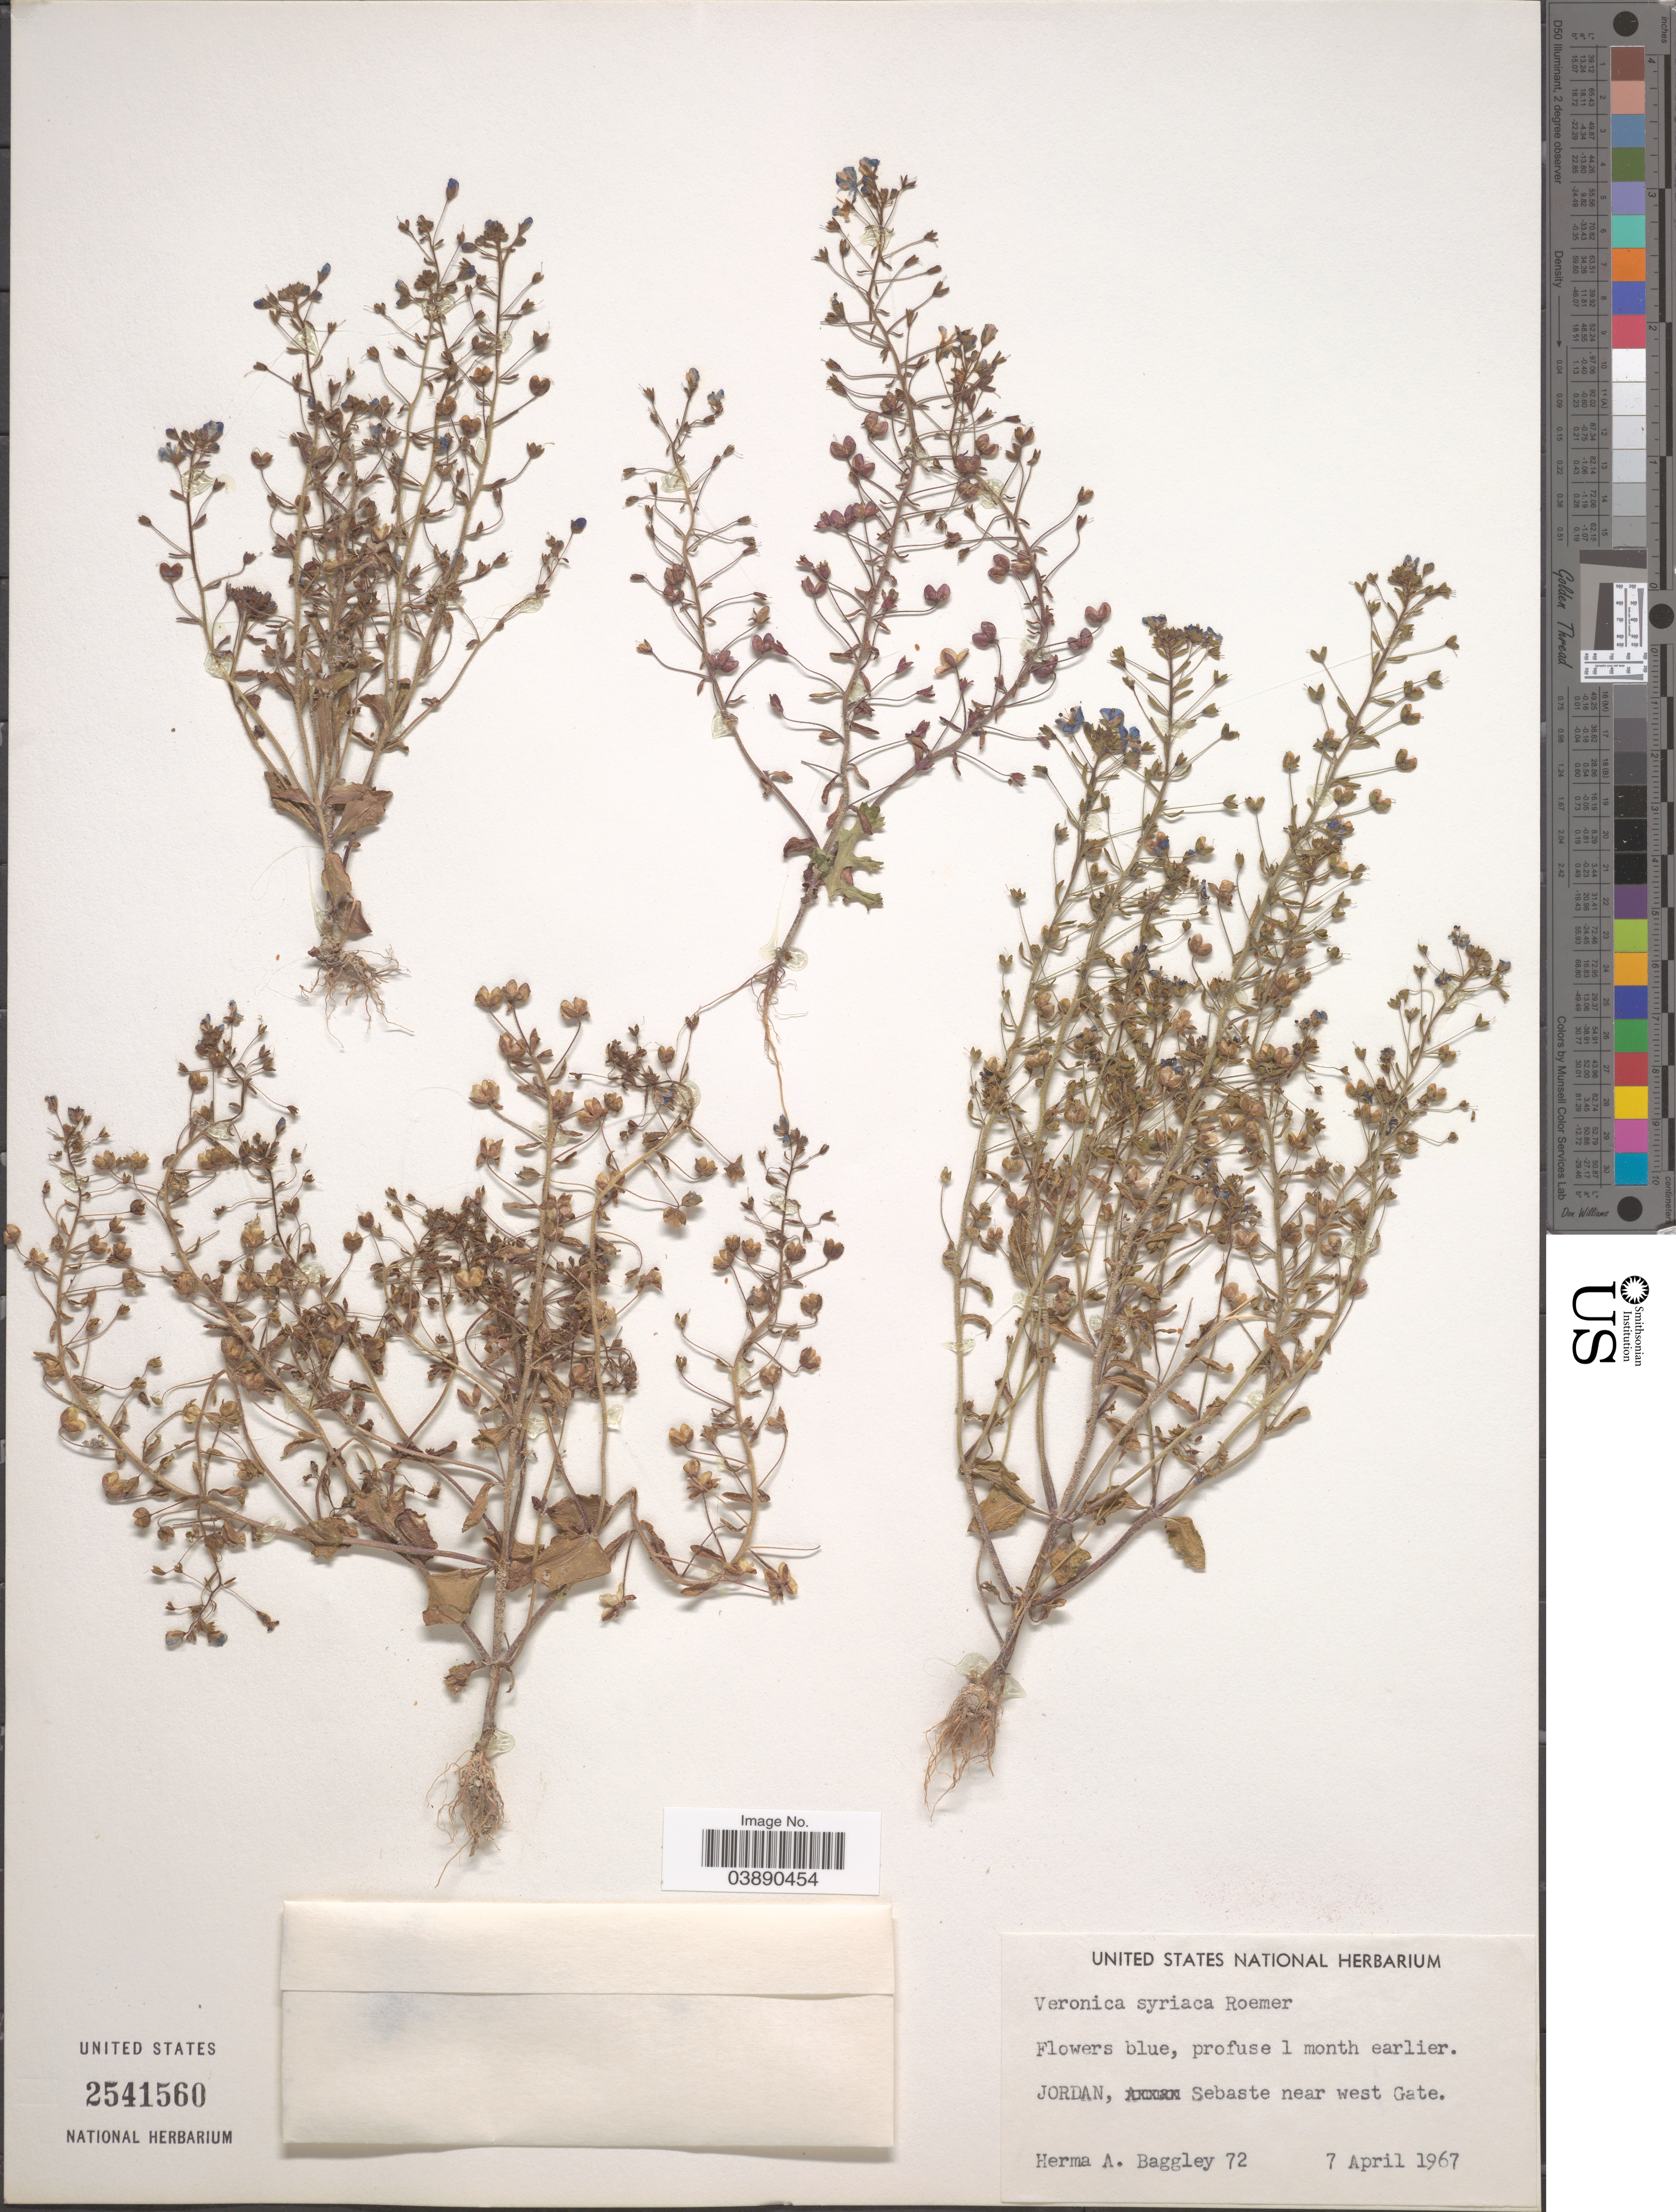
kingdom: Plantae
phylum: Tracheophyta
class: Magnoliopsida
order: Lamiales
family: Plantaginaceae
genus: Veronica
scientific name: Veronica syriaca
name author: Roem. & Schult.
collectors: H. Baggley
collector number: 72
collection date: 1967-04-07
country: Jordan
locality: Sebaste near west Gate.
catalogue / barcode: US 2541560